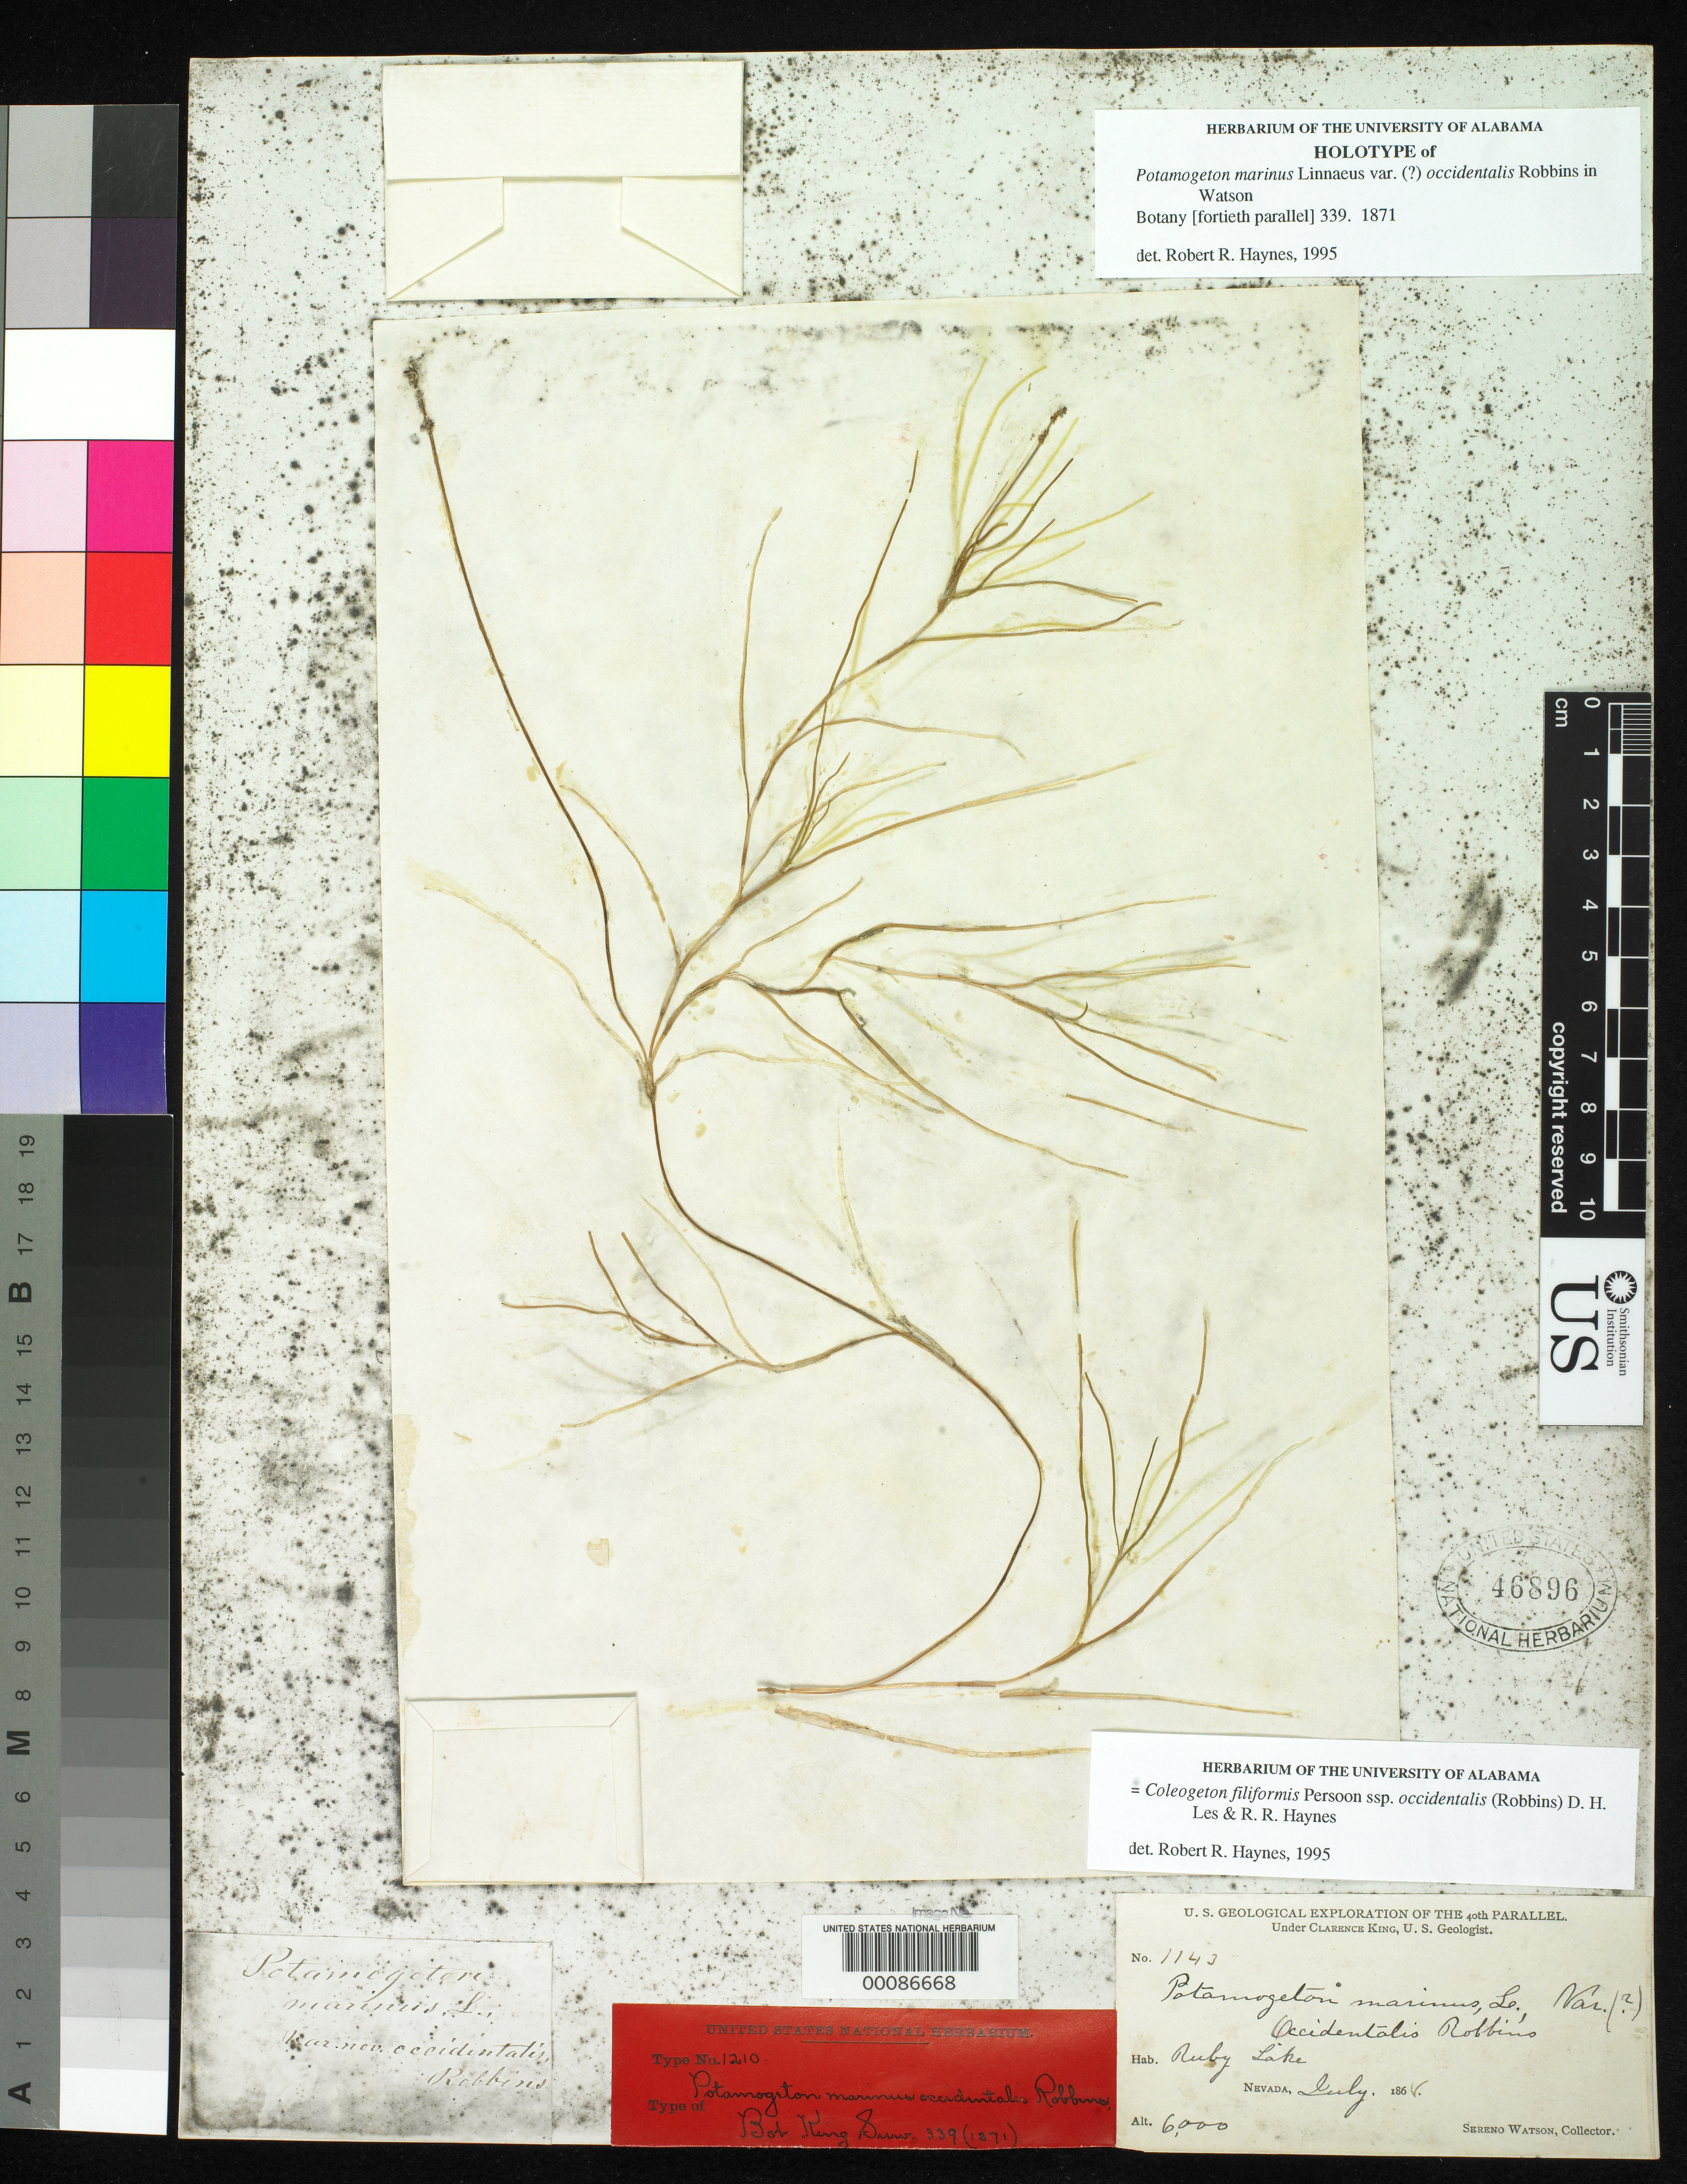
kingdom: Plantae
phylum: Tracheophyta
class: Liliopsida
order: Alismatales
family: Potamogetonaceae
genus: Potamogeton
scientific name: Potamogeton marinus var. occidentalis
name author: B.L. Rob. in C. King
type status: Syntype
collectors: S. Watson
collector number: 1143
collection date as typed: Aug 1868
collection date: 1868-08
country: United States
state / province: Nevada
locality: Ruby Lake.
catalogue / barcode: US 46896